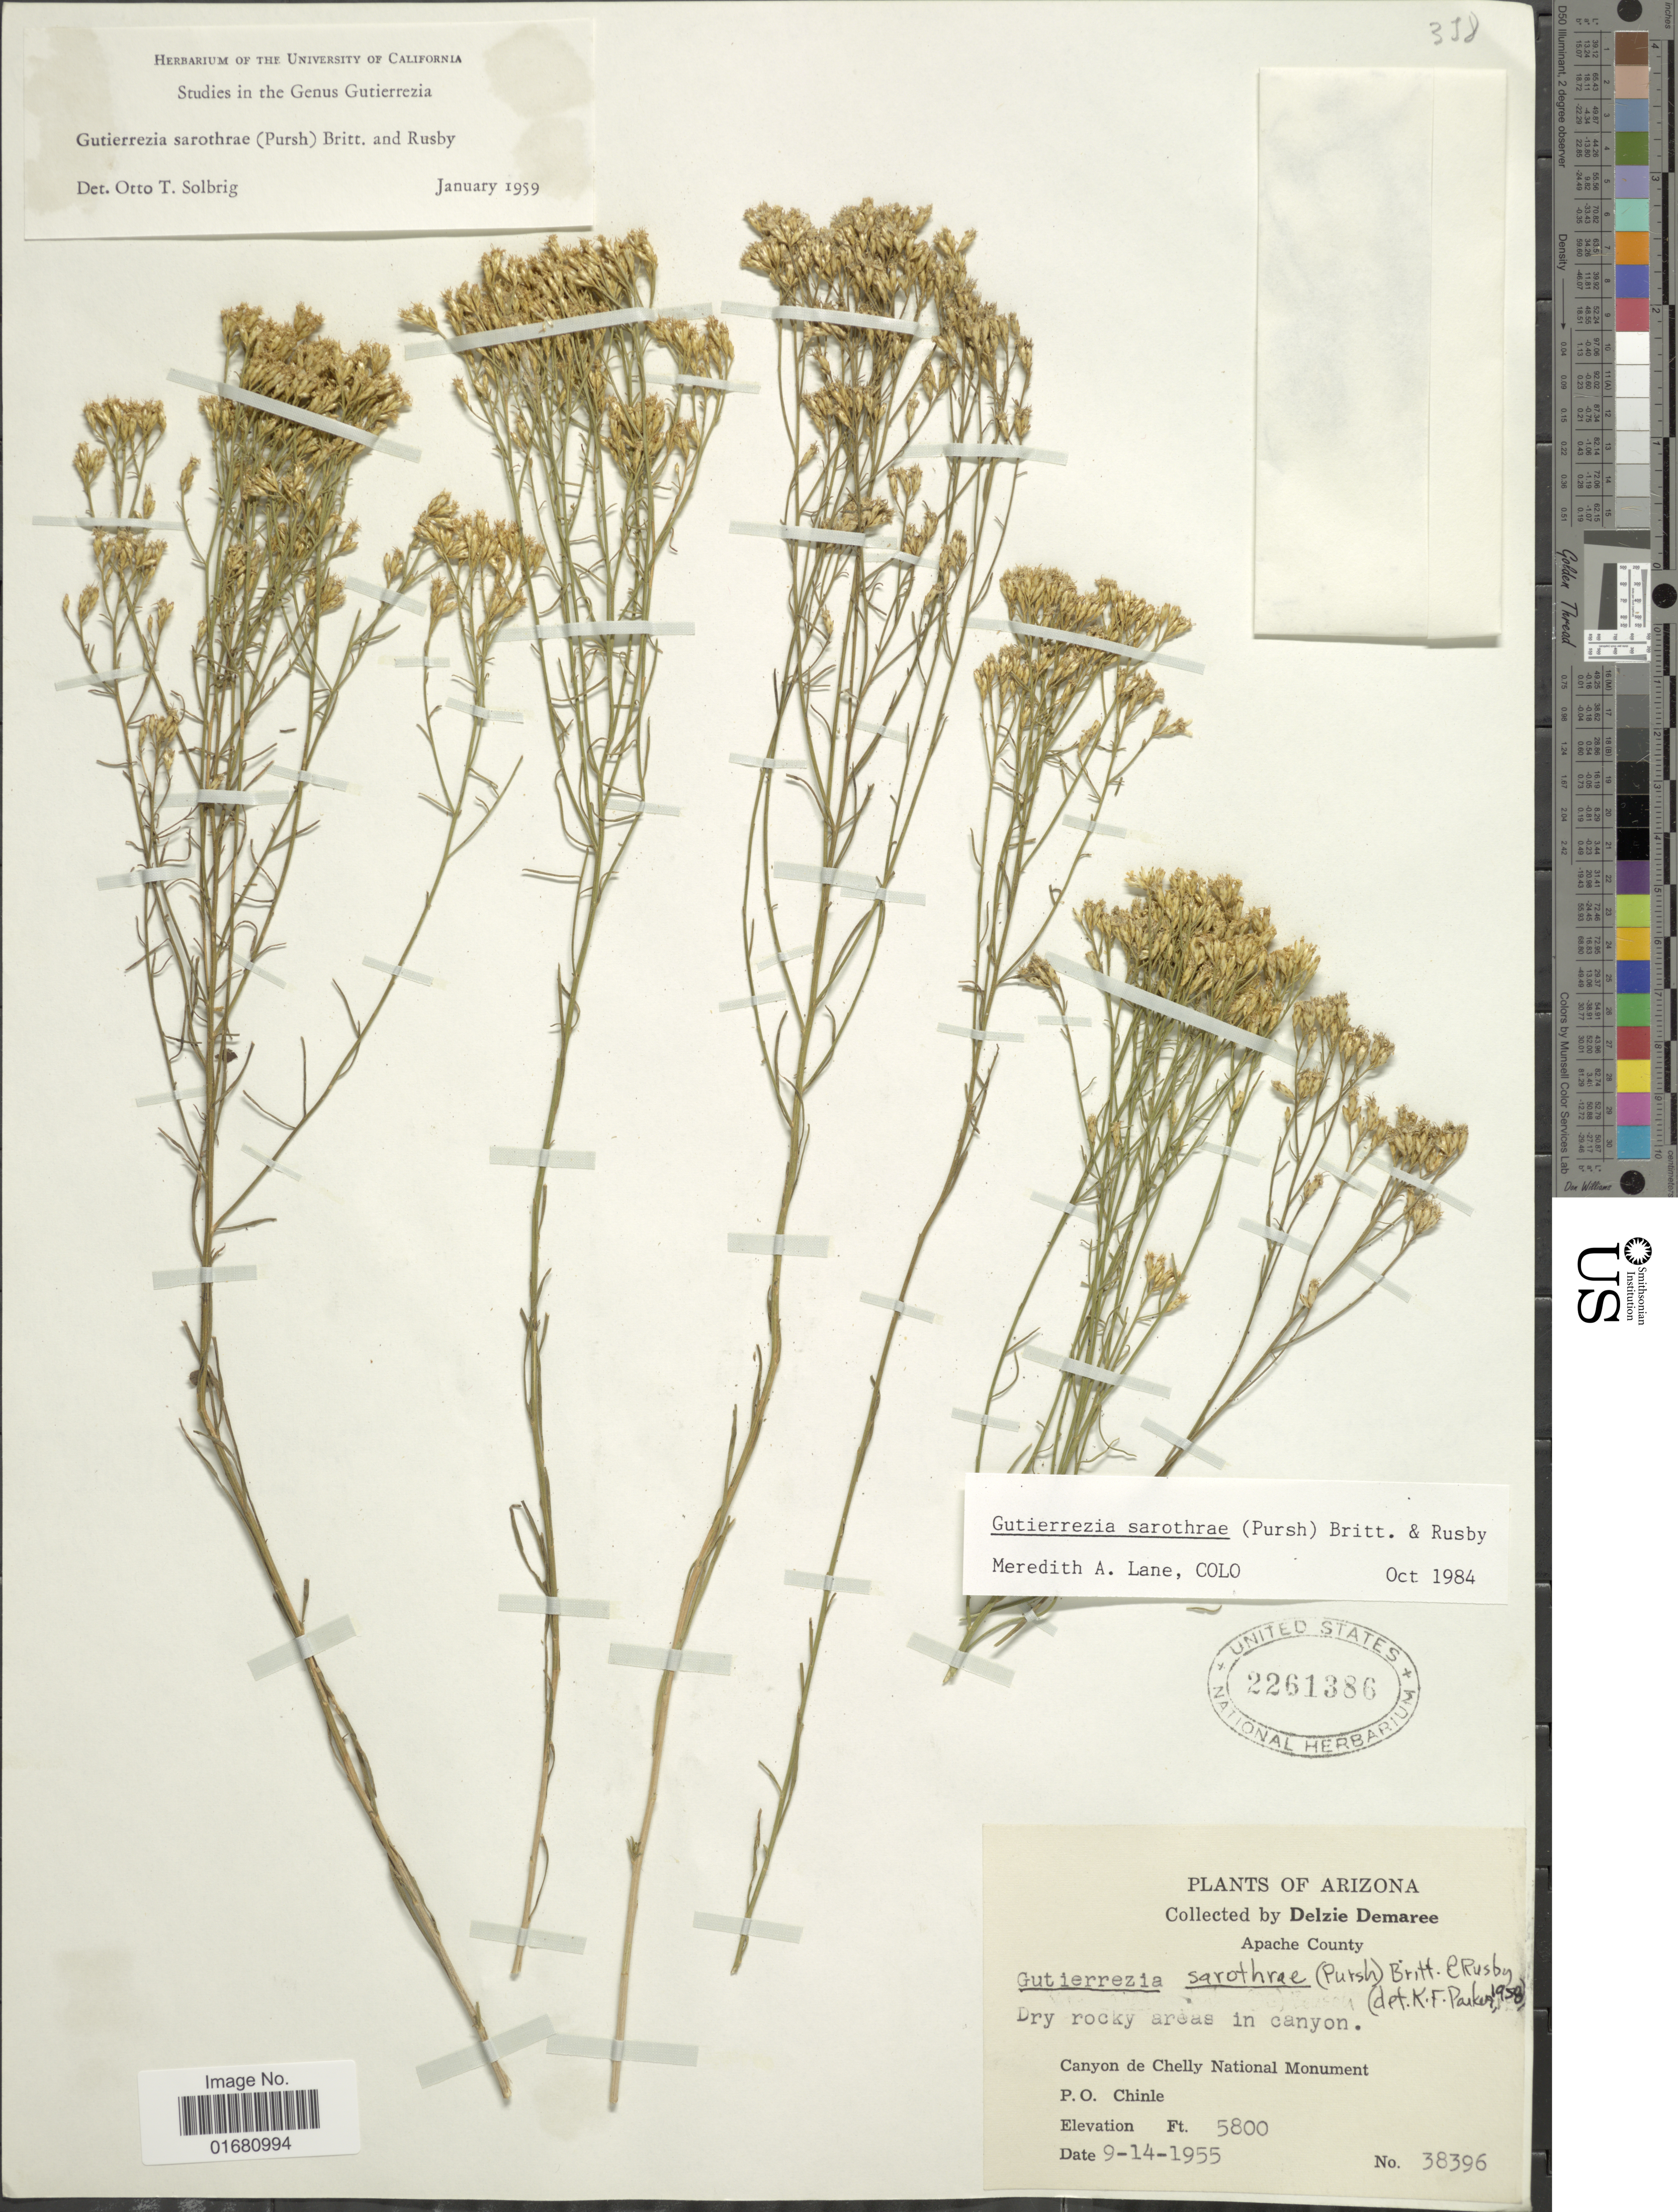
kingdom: Plantae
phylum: Tracheophyta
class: Magnoliopsida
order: Asterales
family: Asteraceae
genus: Gutierrezia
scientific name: Gutierrezia sarothrae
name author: (Pursh) Britton & Rusby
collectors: D. Demaree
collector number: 38396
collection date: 1955-08-14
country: United States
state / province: Arizona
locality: Dry rocky areas in canyon, Canyon de Chelly National Monument, P.O. Chinle, Apache County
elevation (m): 1768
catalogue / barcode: US 2261386